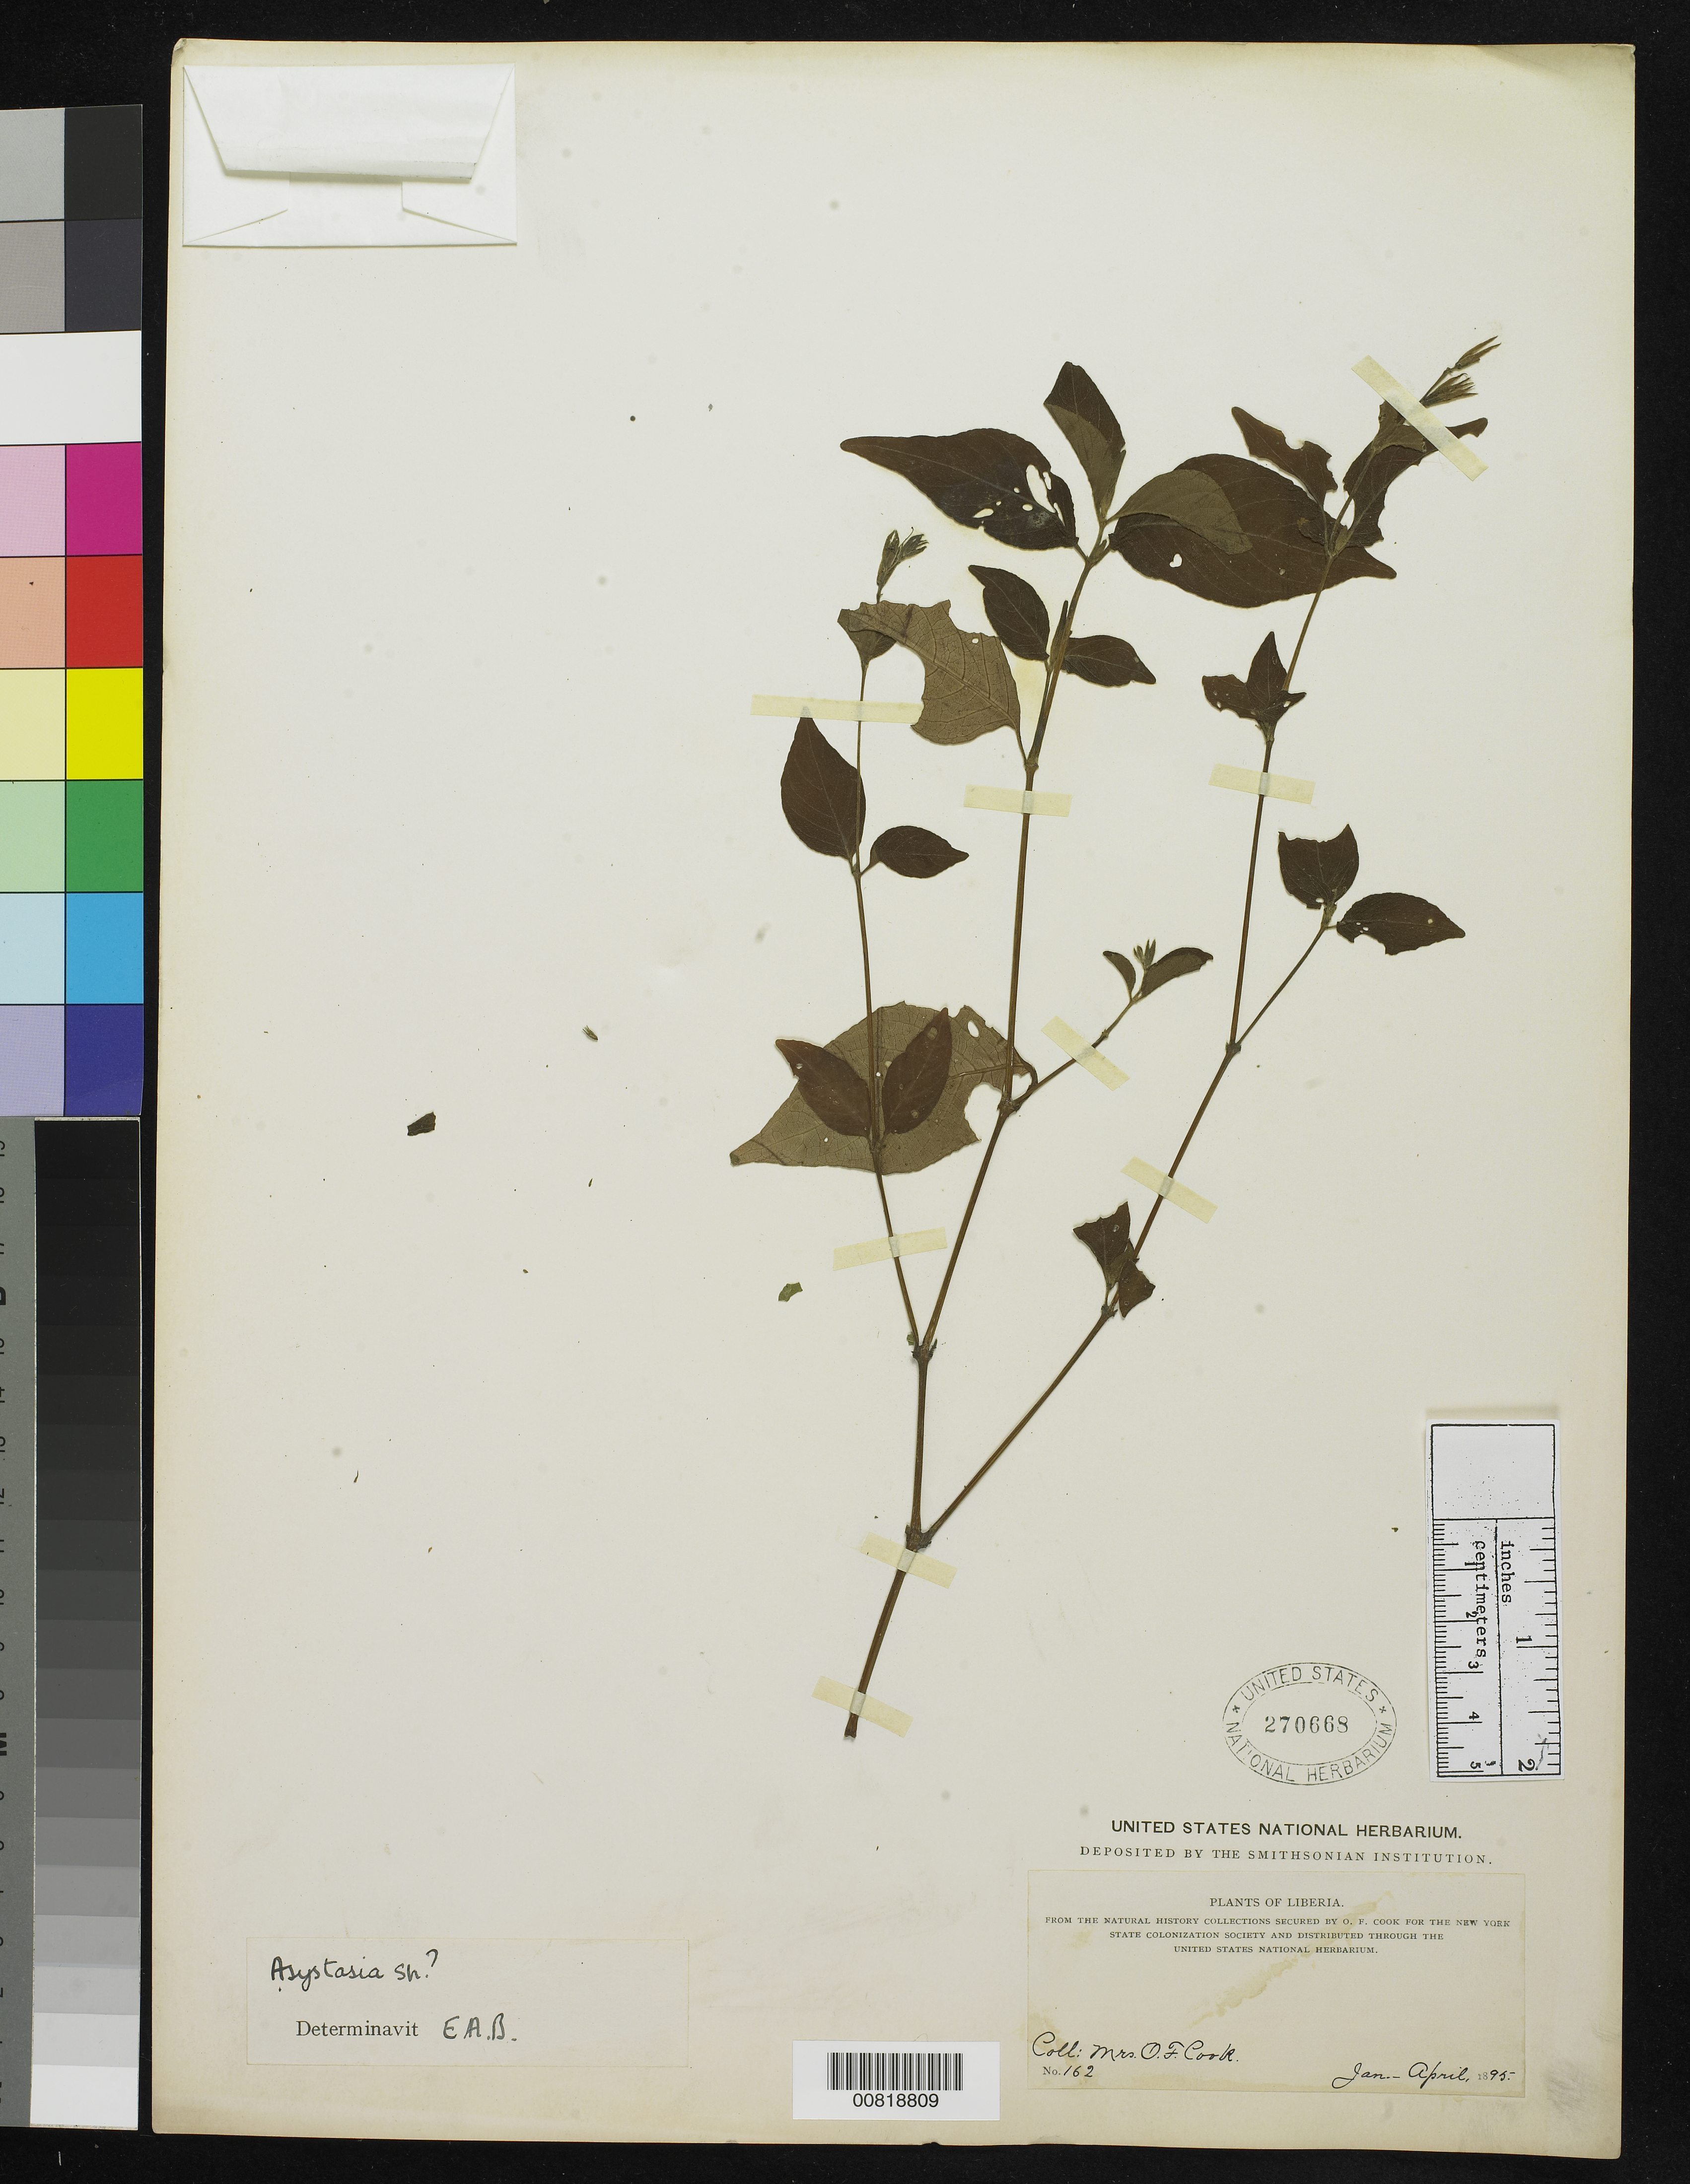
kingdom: Plantae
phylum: Tracheophyta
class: Magnoliopsida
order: Lamiales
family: Acanthaceae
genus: Asystasia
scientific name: Asystasia sp.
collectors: Alice C. Cook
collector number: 162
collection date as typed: Jan 1895 to -- Apr 1895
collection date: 1895-01/1895-04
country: Liberia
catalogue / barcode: US 270668